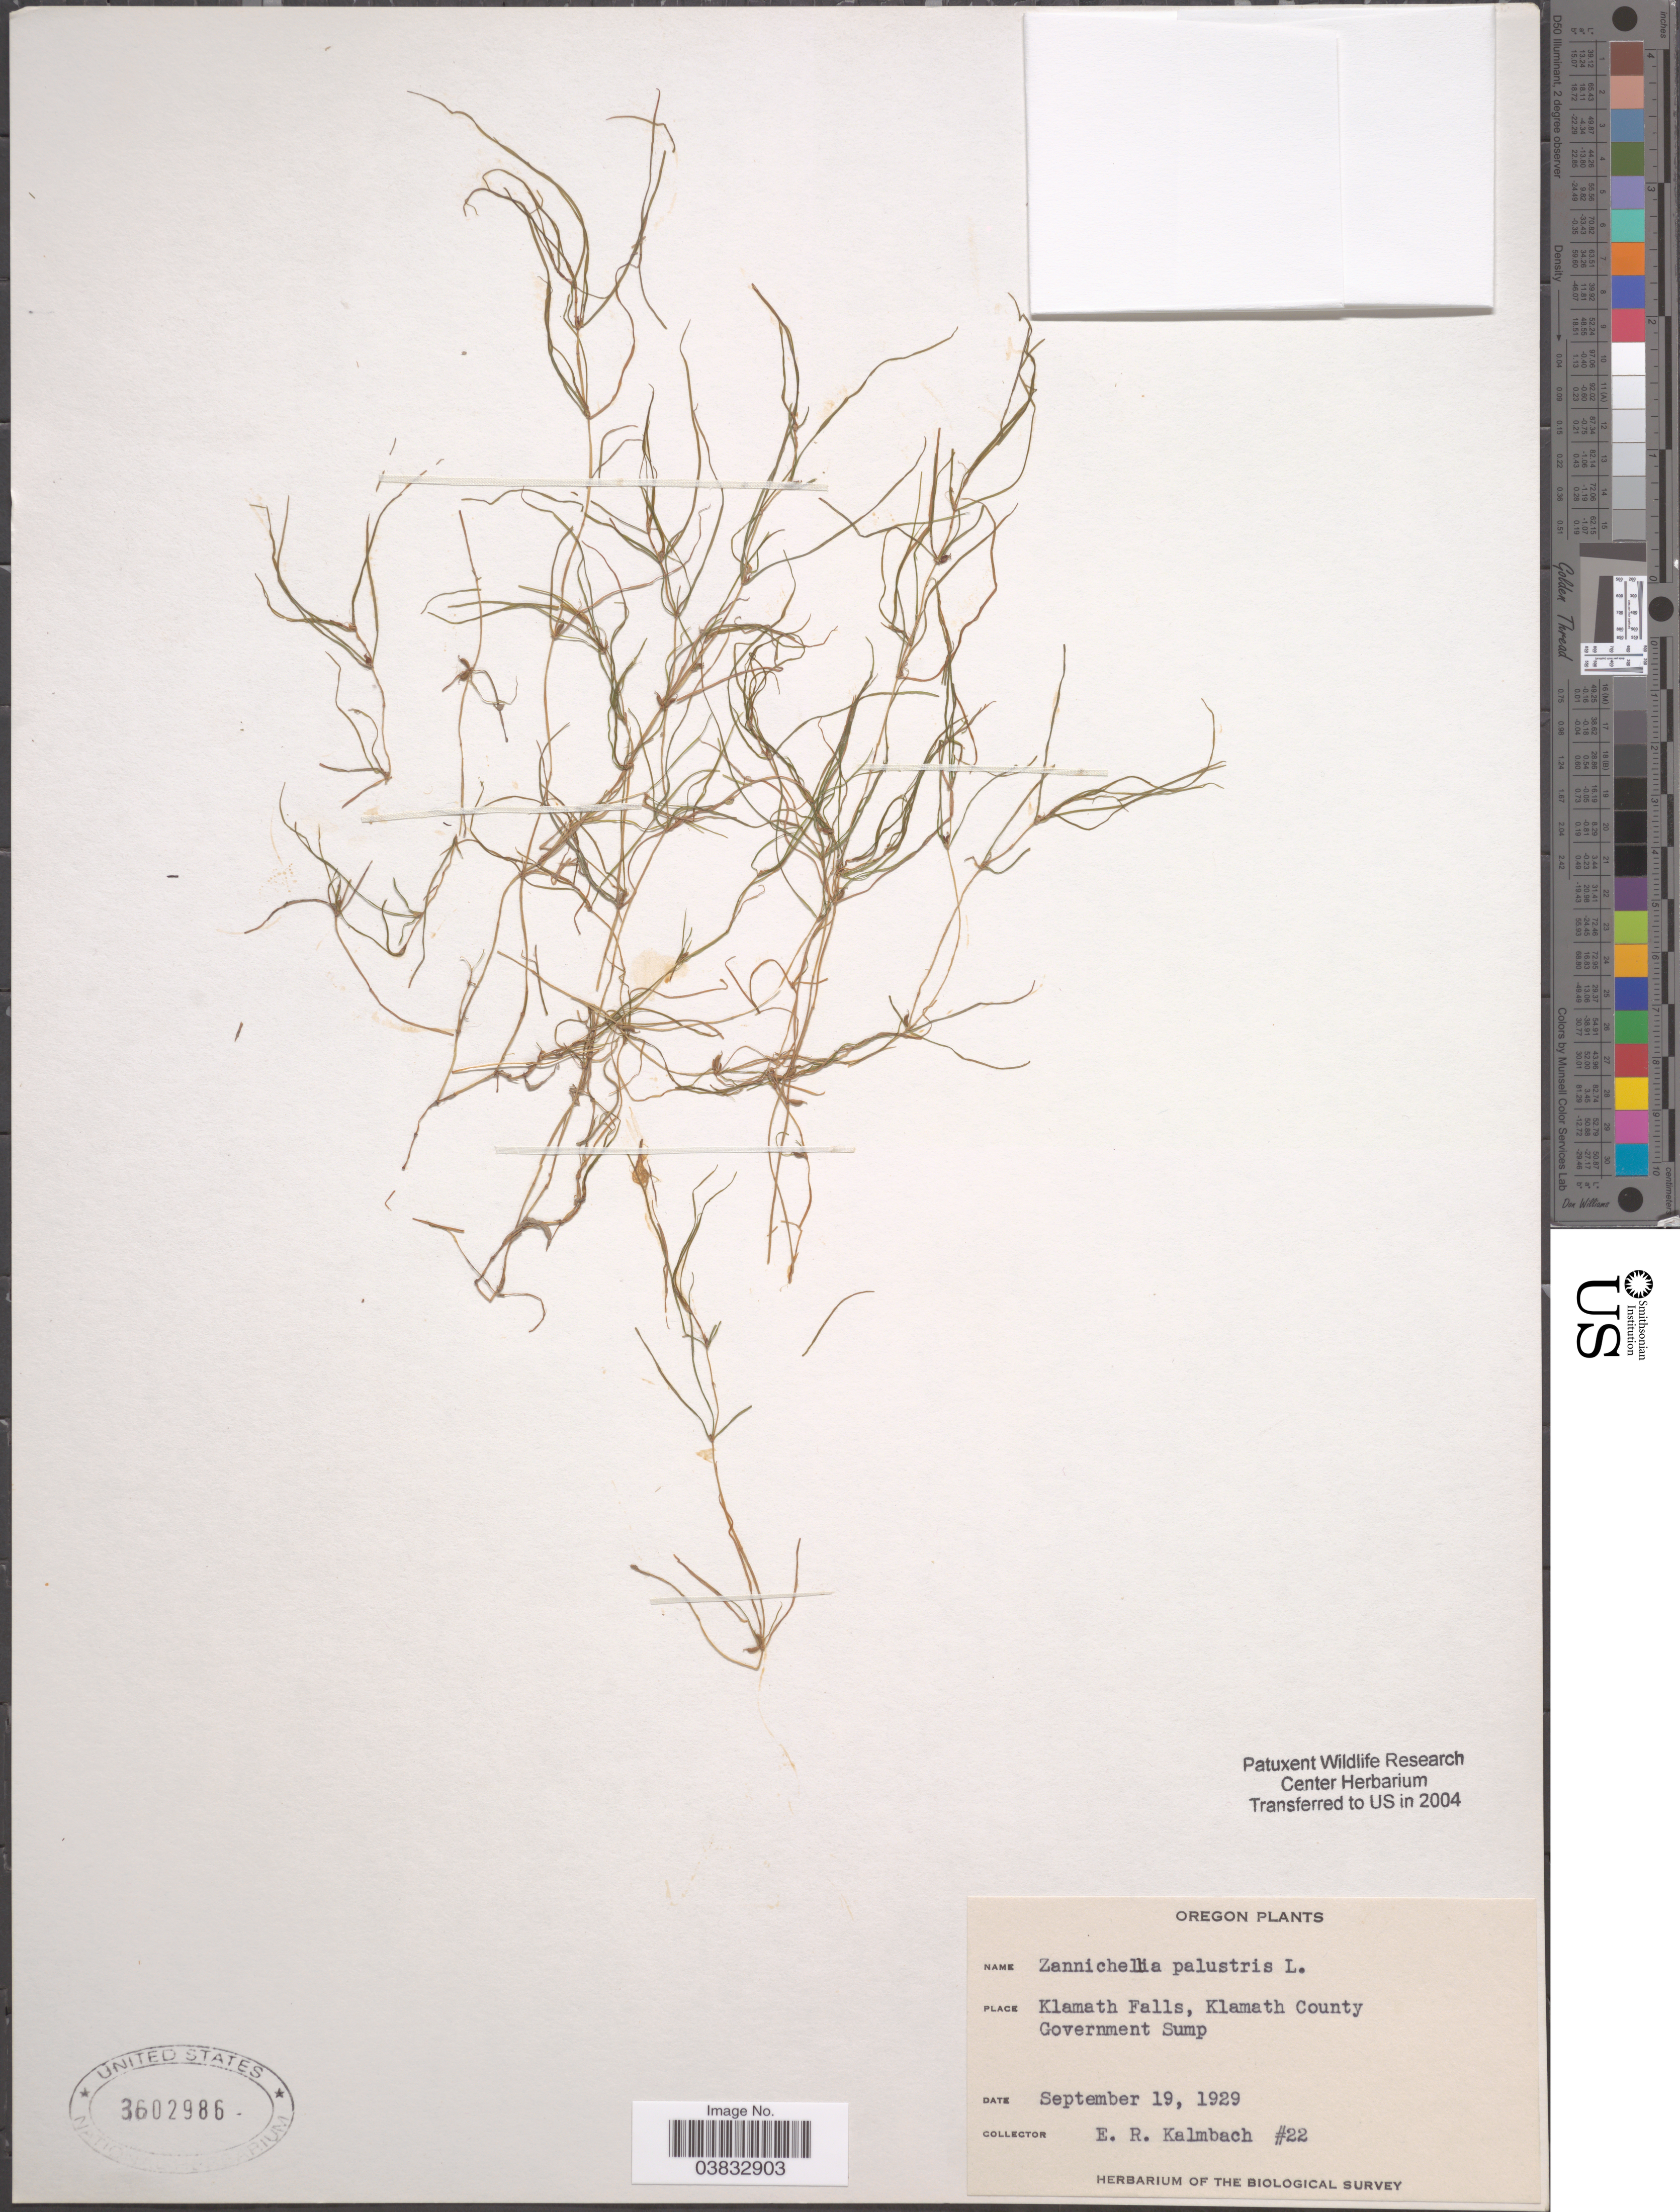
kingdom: Plantae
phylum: Tracheophyta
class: Liliopsida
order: Alismatales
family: Potamogetonaceae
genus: Zannichellia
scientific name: Zannichellia palustris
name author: L.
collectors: E. Kalmbach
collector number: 22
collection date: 1929-09-19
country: United States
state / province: Oregon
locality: Klamath Falls, Klamath County, Government Sump.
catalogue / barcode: US 3602986